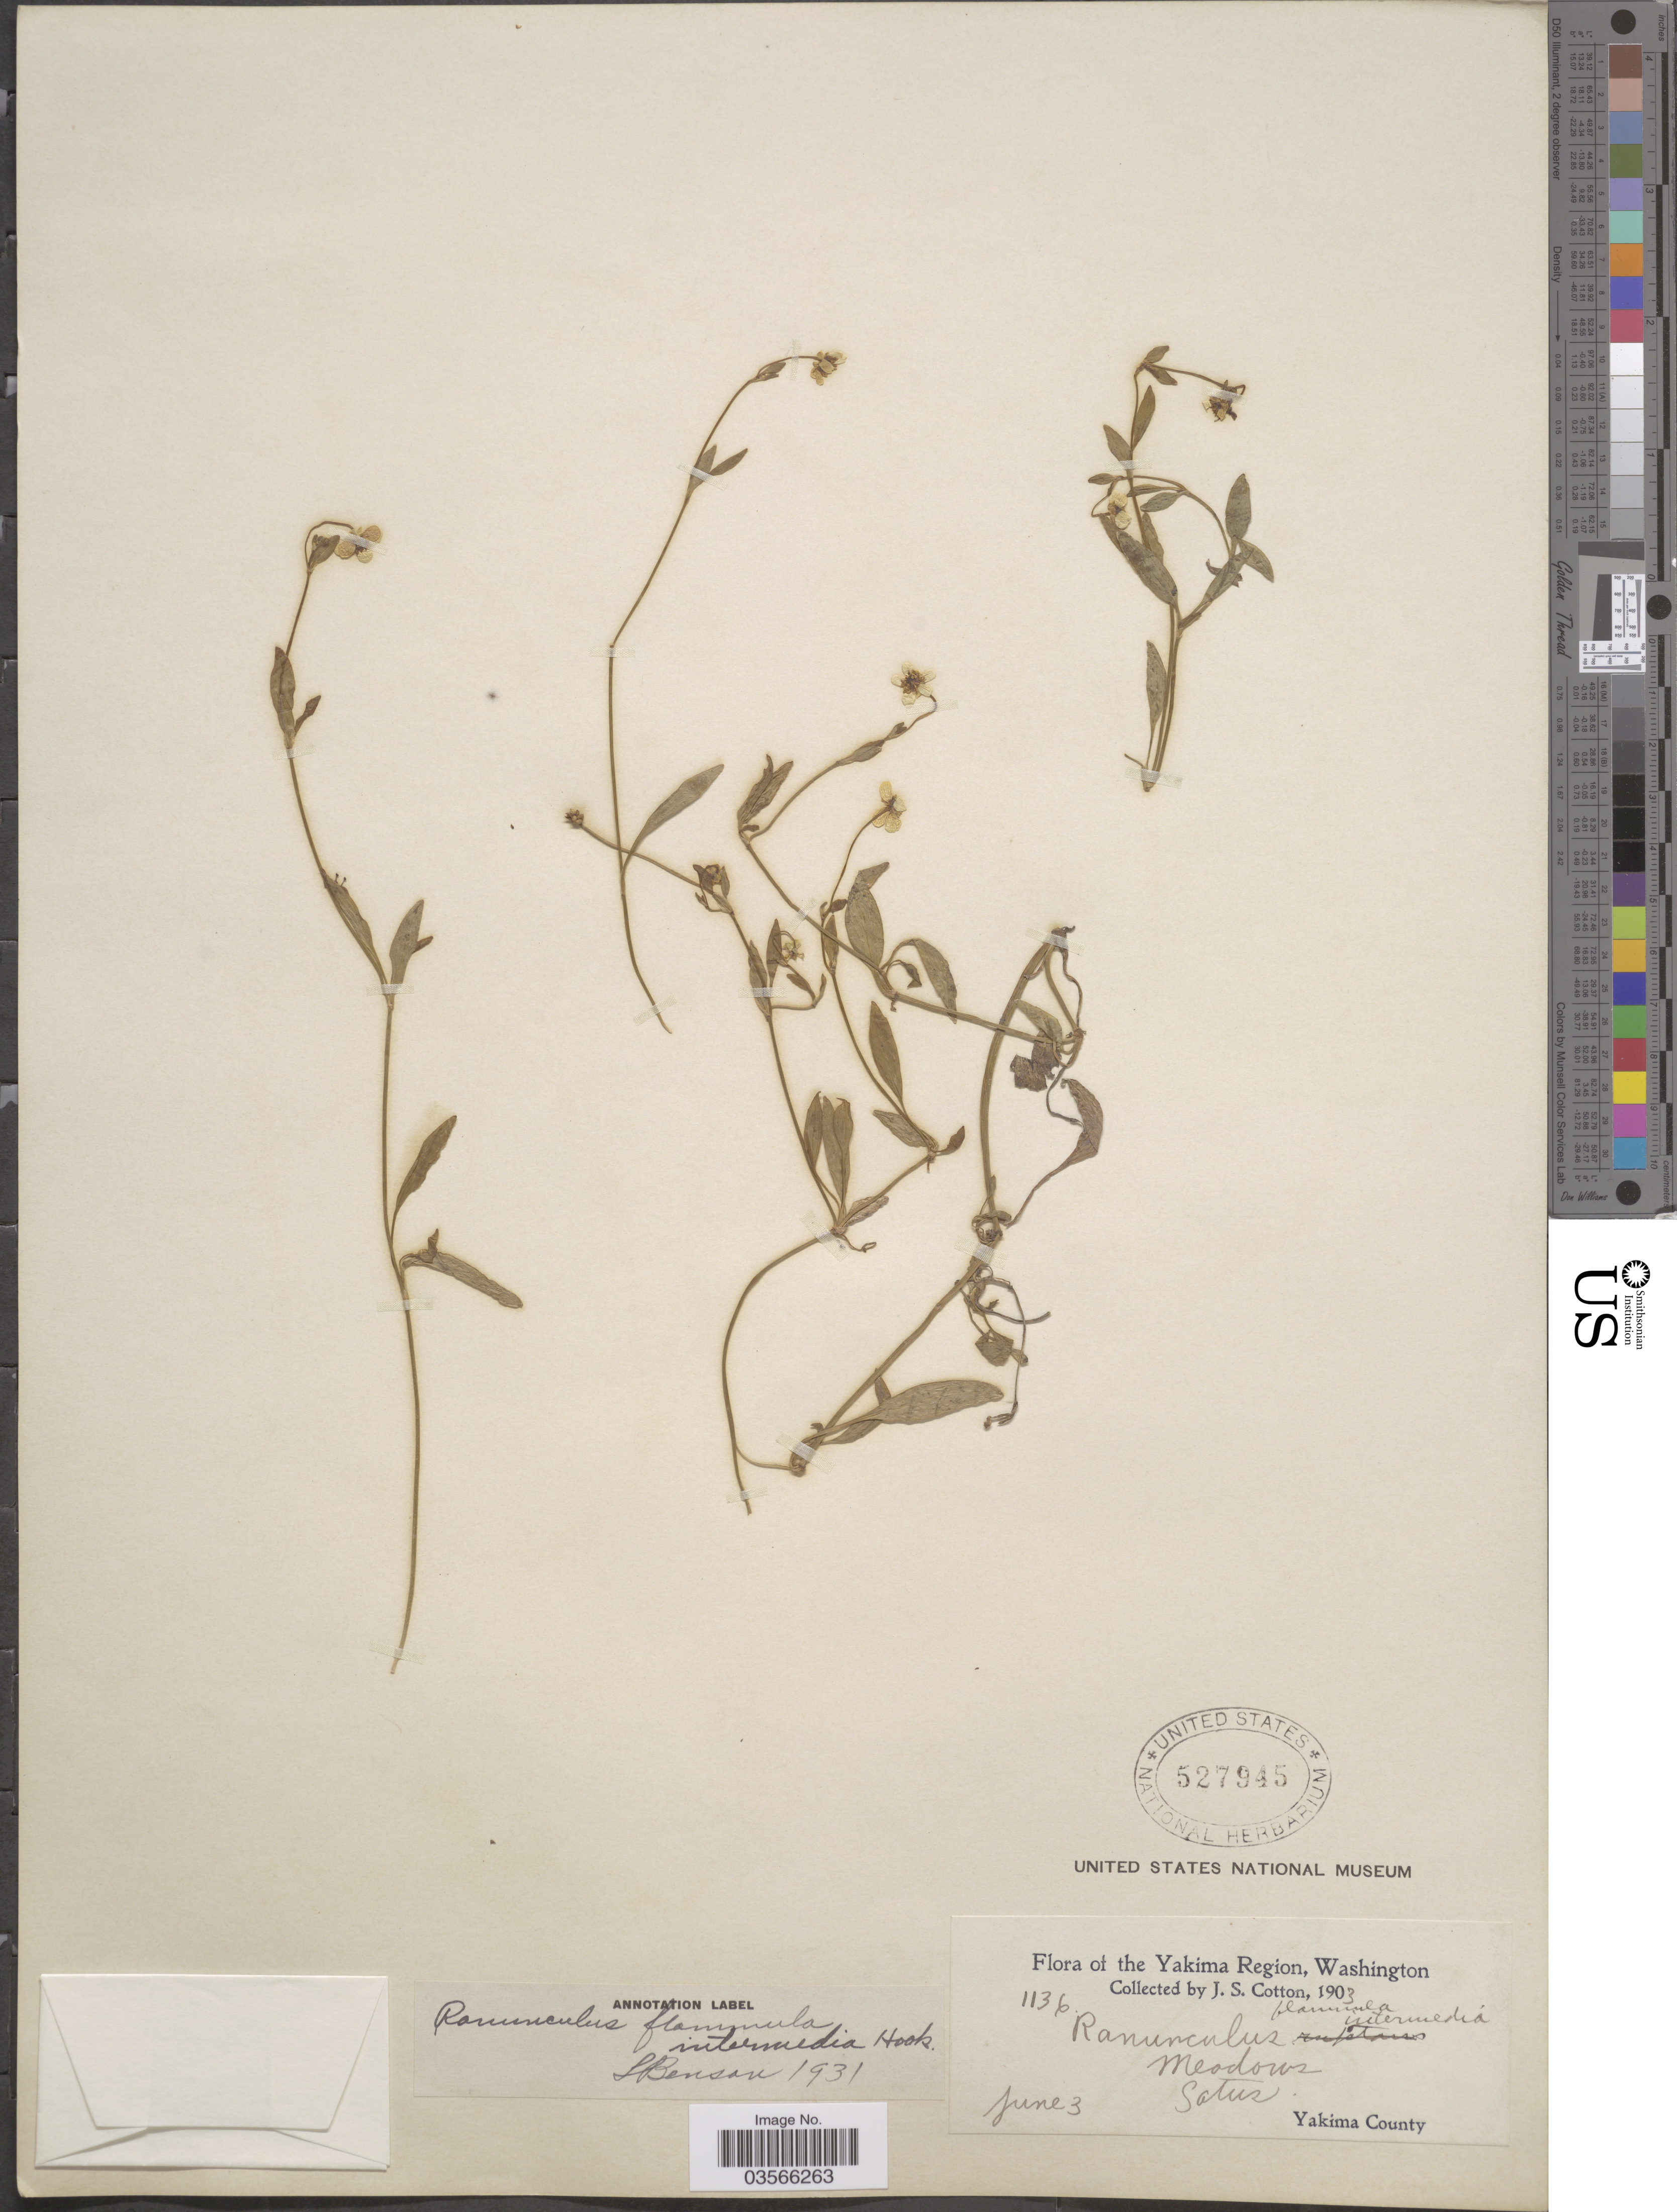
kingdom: Plantae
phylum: Tracheophyta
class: Magnoliopsida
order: Ranunculales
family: Ranunculaceae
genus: Ranunculus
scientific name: Ranunculus flammula var. ovalis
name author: (J.M. Bigelow) L.D. Benson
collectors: J. S. Cotton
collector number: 1136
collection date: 1903-06-03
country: United States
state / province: Washington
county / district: Yakima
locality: Yakima Region. Satus, Yakima County.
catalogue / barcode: US 527945